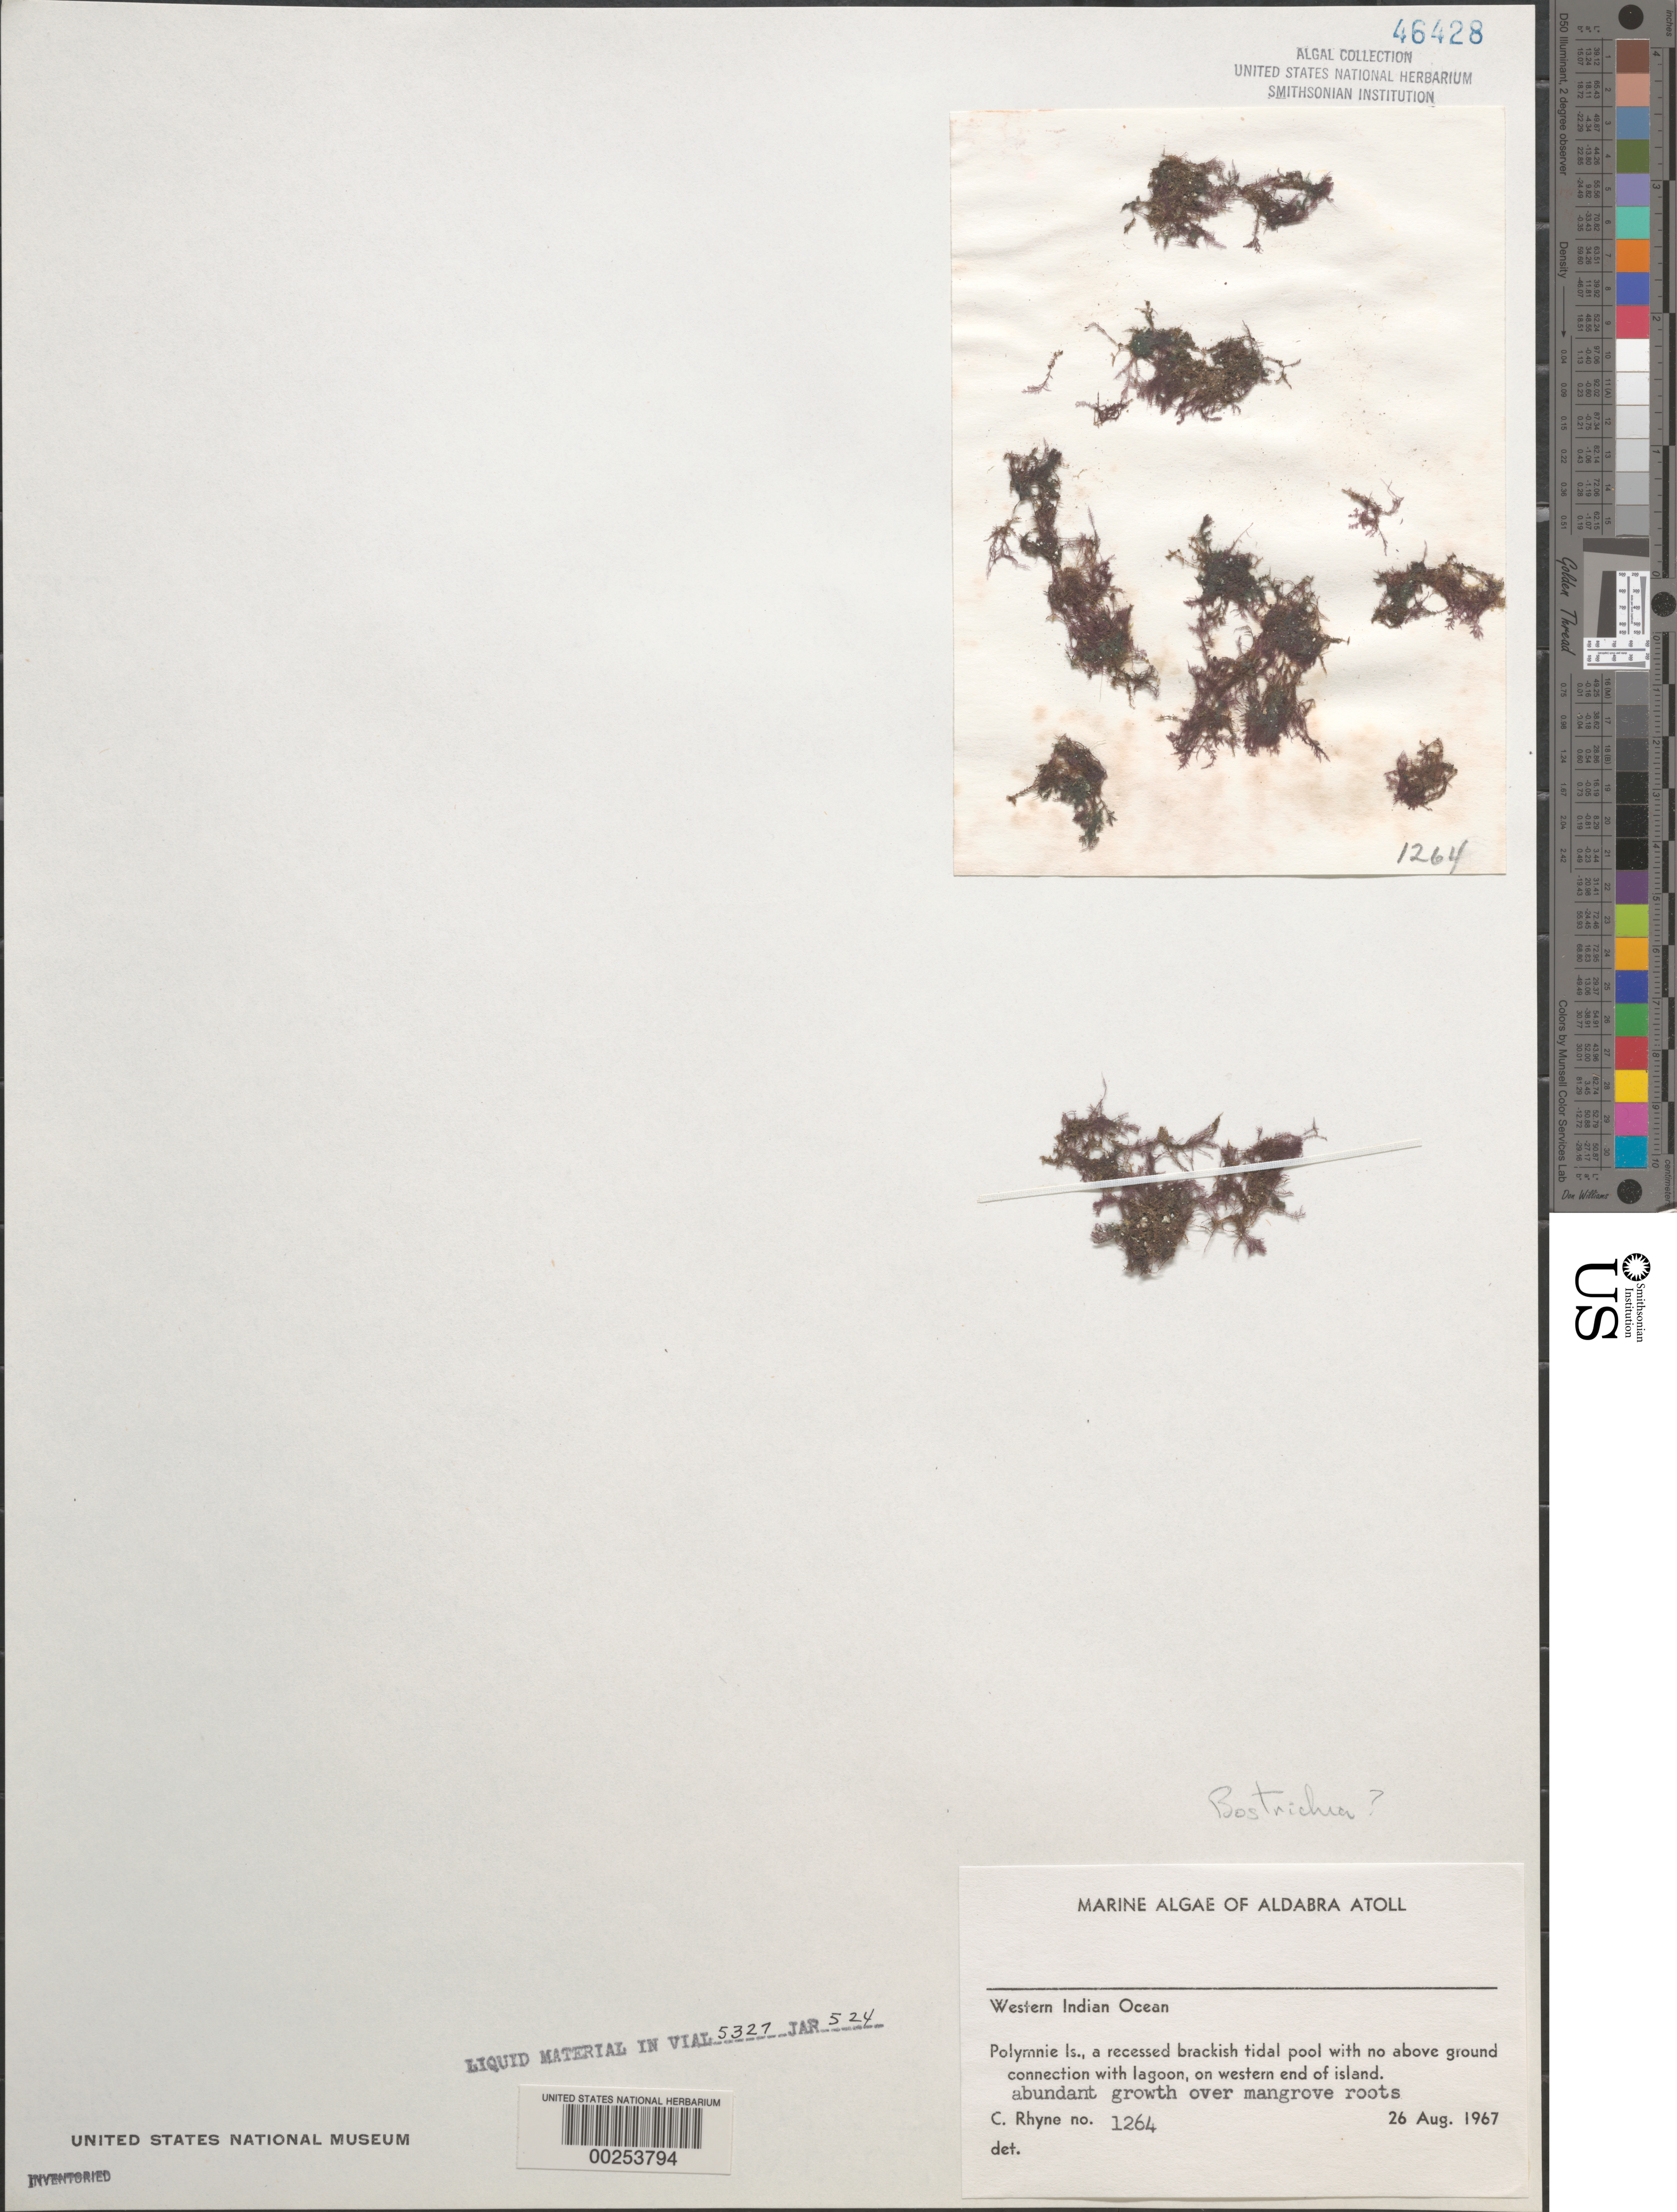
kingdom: Plantae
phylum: Rhodophyta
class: Florideophyceae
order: Ceramiales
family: Rhodomelaceae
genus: Bostrychia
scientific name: Bostrychia sp.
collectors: C. Rhyne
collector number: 1264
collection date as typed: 26 Aug 1967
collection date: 1967-08-26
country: Seychelles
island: Aldabra Atoll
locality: Polymnie Islet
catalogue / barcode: US 46428